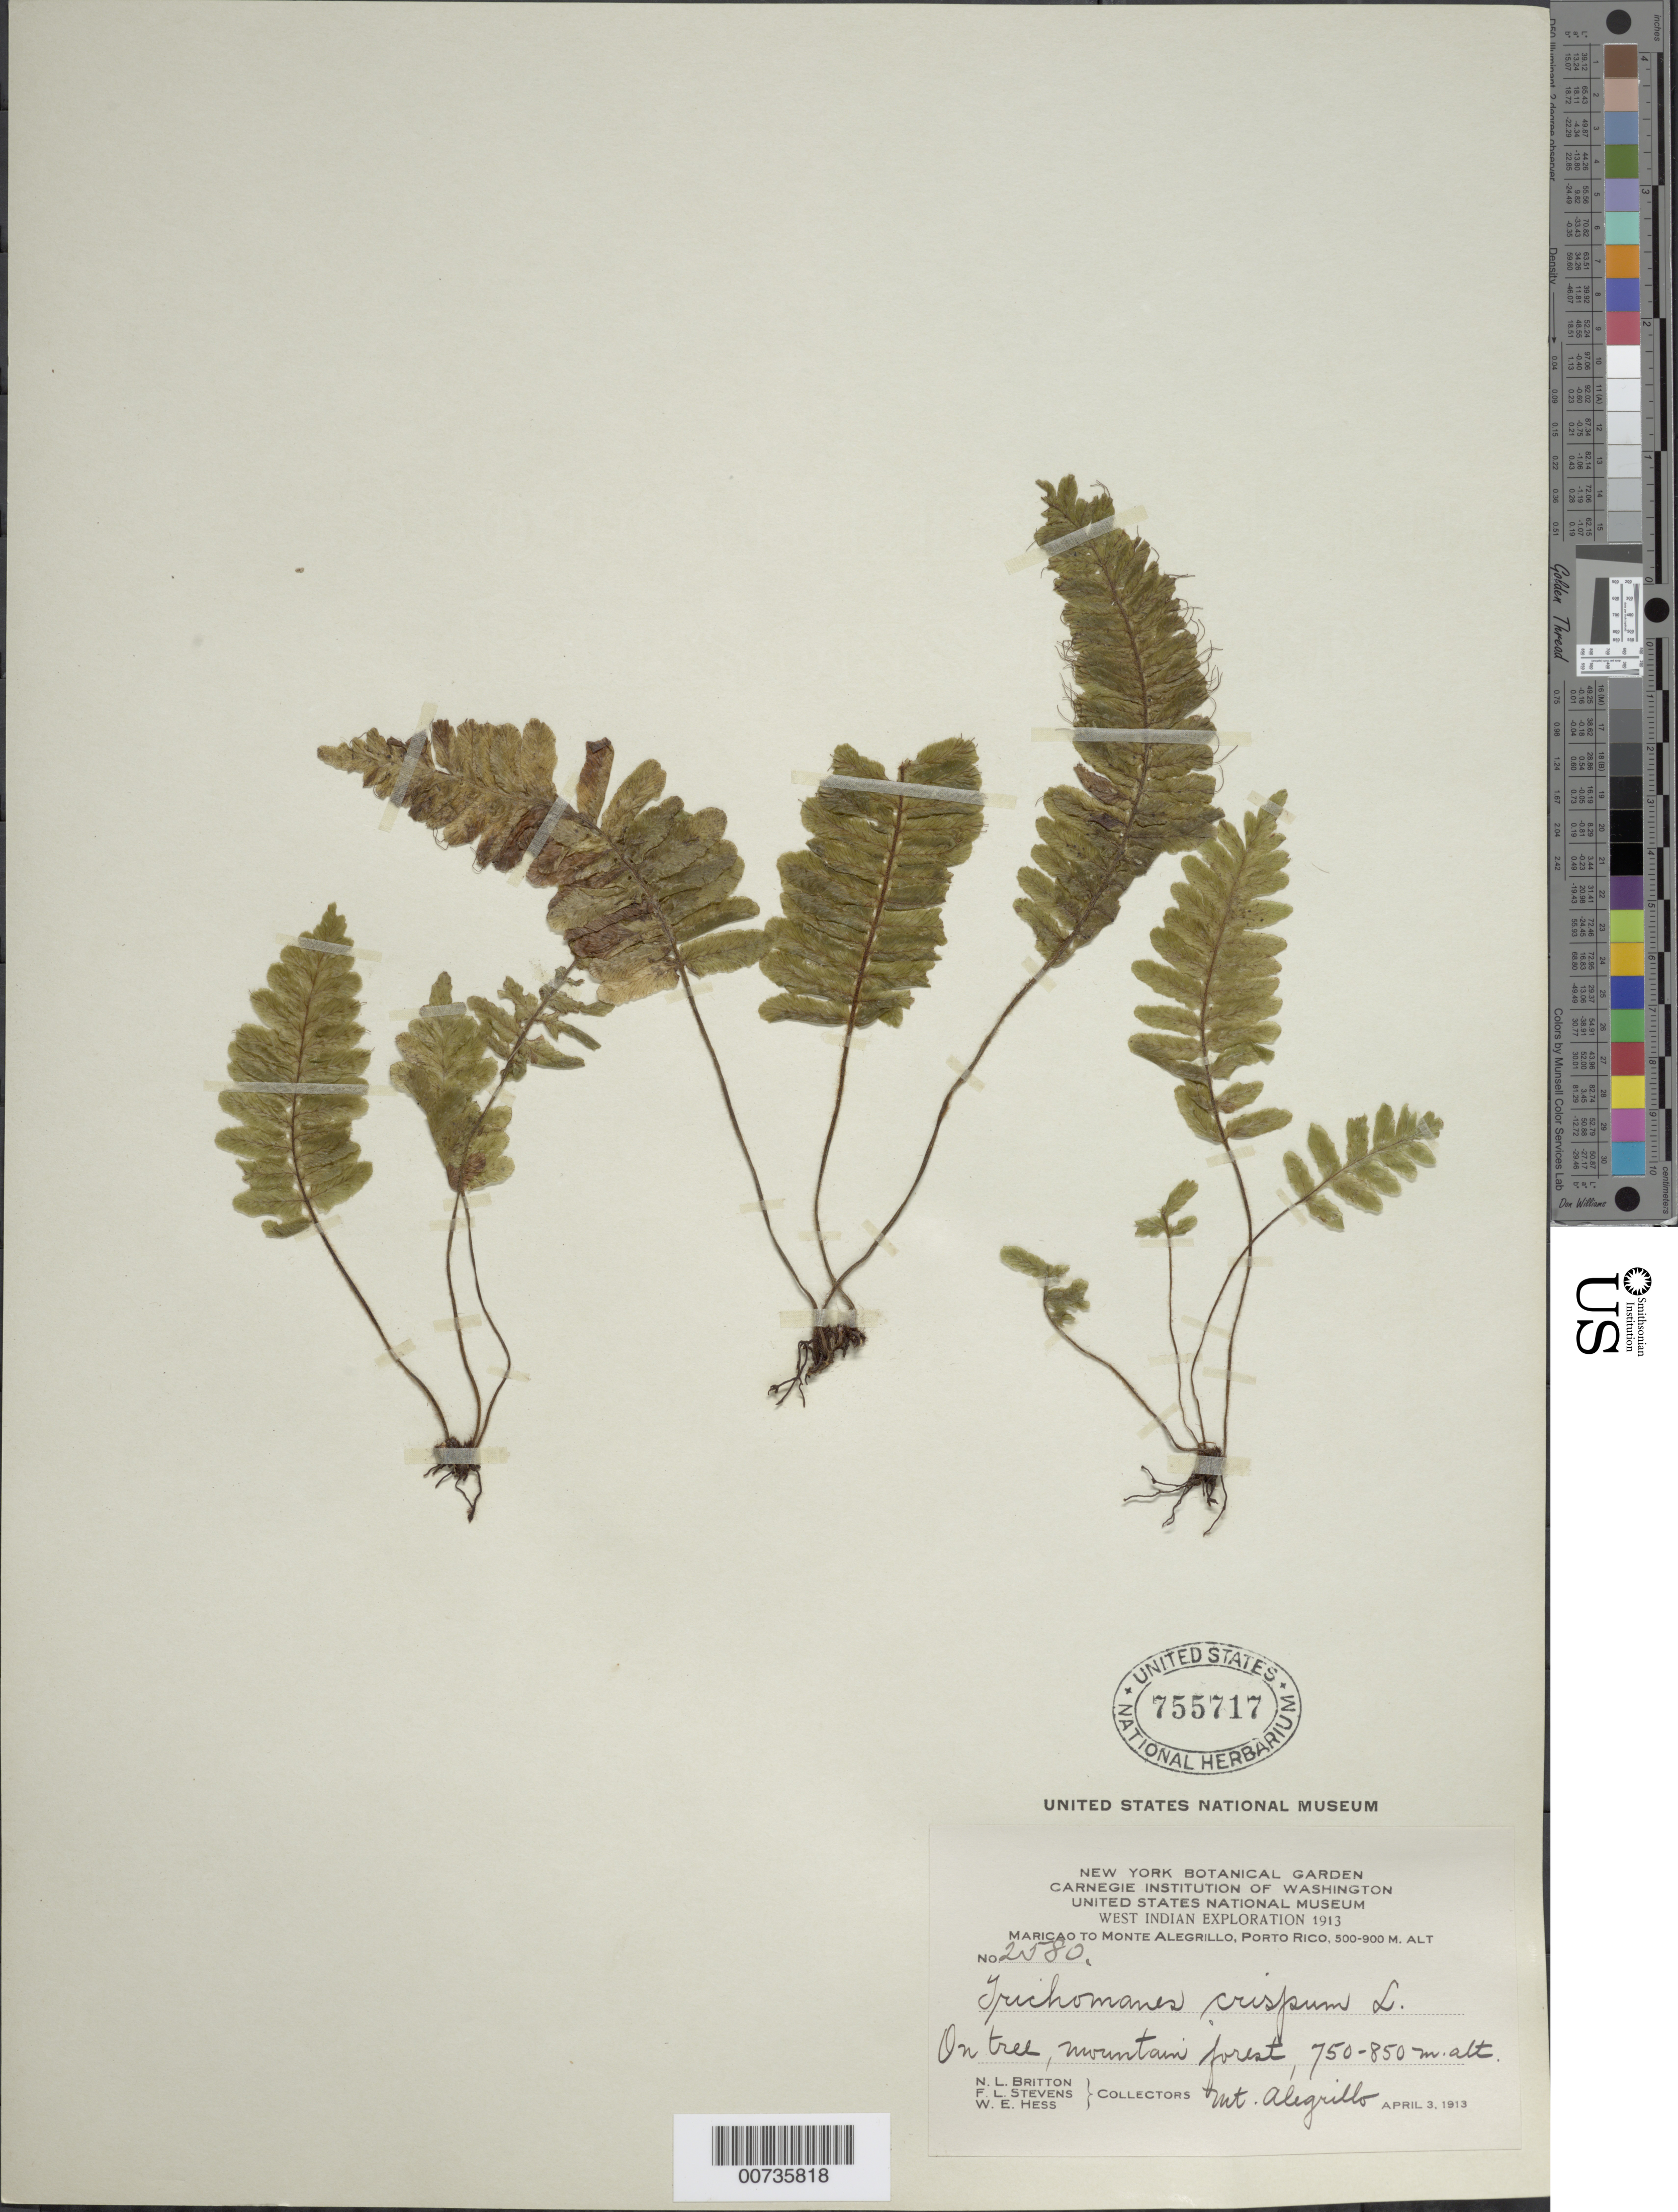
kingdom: Plantae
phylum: Tracheophyta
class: Polypodiopsida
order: Hymenophyllales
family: Hymenophyllaceae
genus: Trichomanes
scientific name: Trichomanes crispum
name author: L.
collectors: N. Britton, F. L. Stevens & W. Hess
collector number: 2580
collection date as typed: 03 Apr 1913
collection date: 1913-04-03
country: Puerto Rico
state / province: Maricao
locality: Maricao to Monte Alegrillo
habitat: On tree, mountain forest, 750-850 m alt.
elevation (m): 500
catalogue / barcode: US 755717